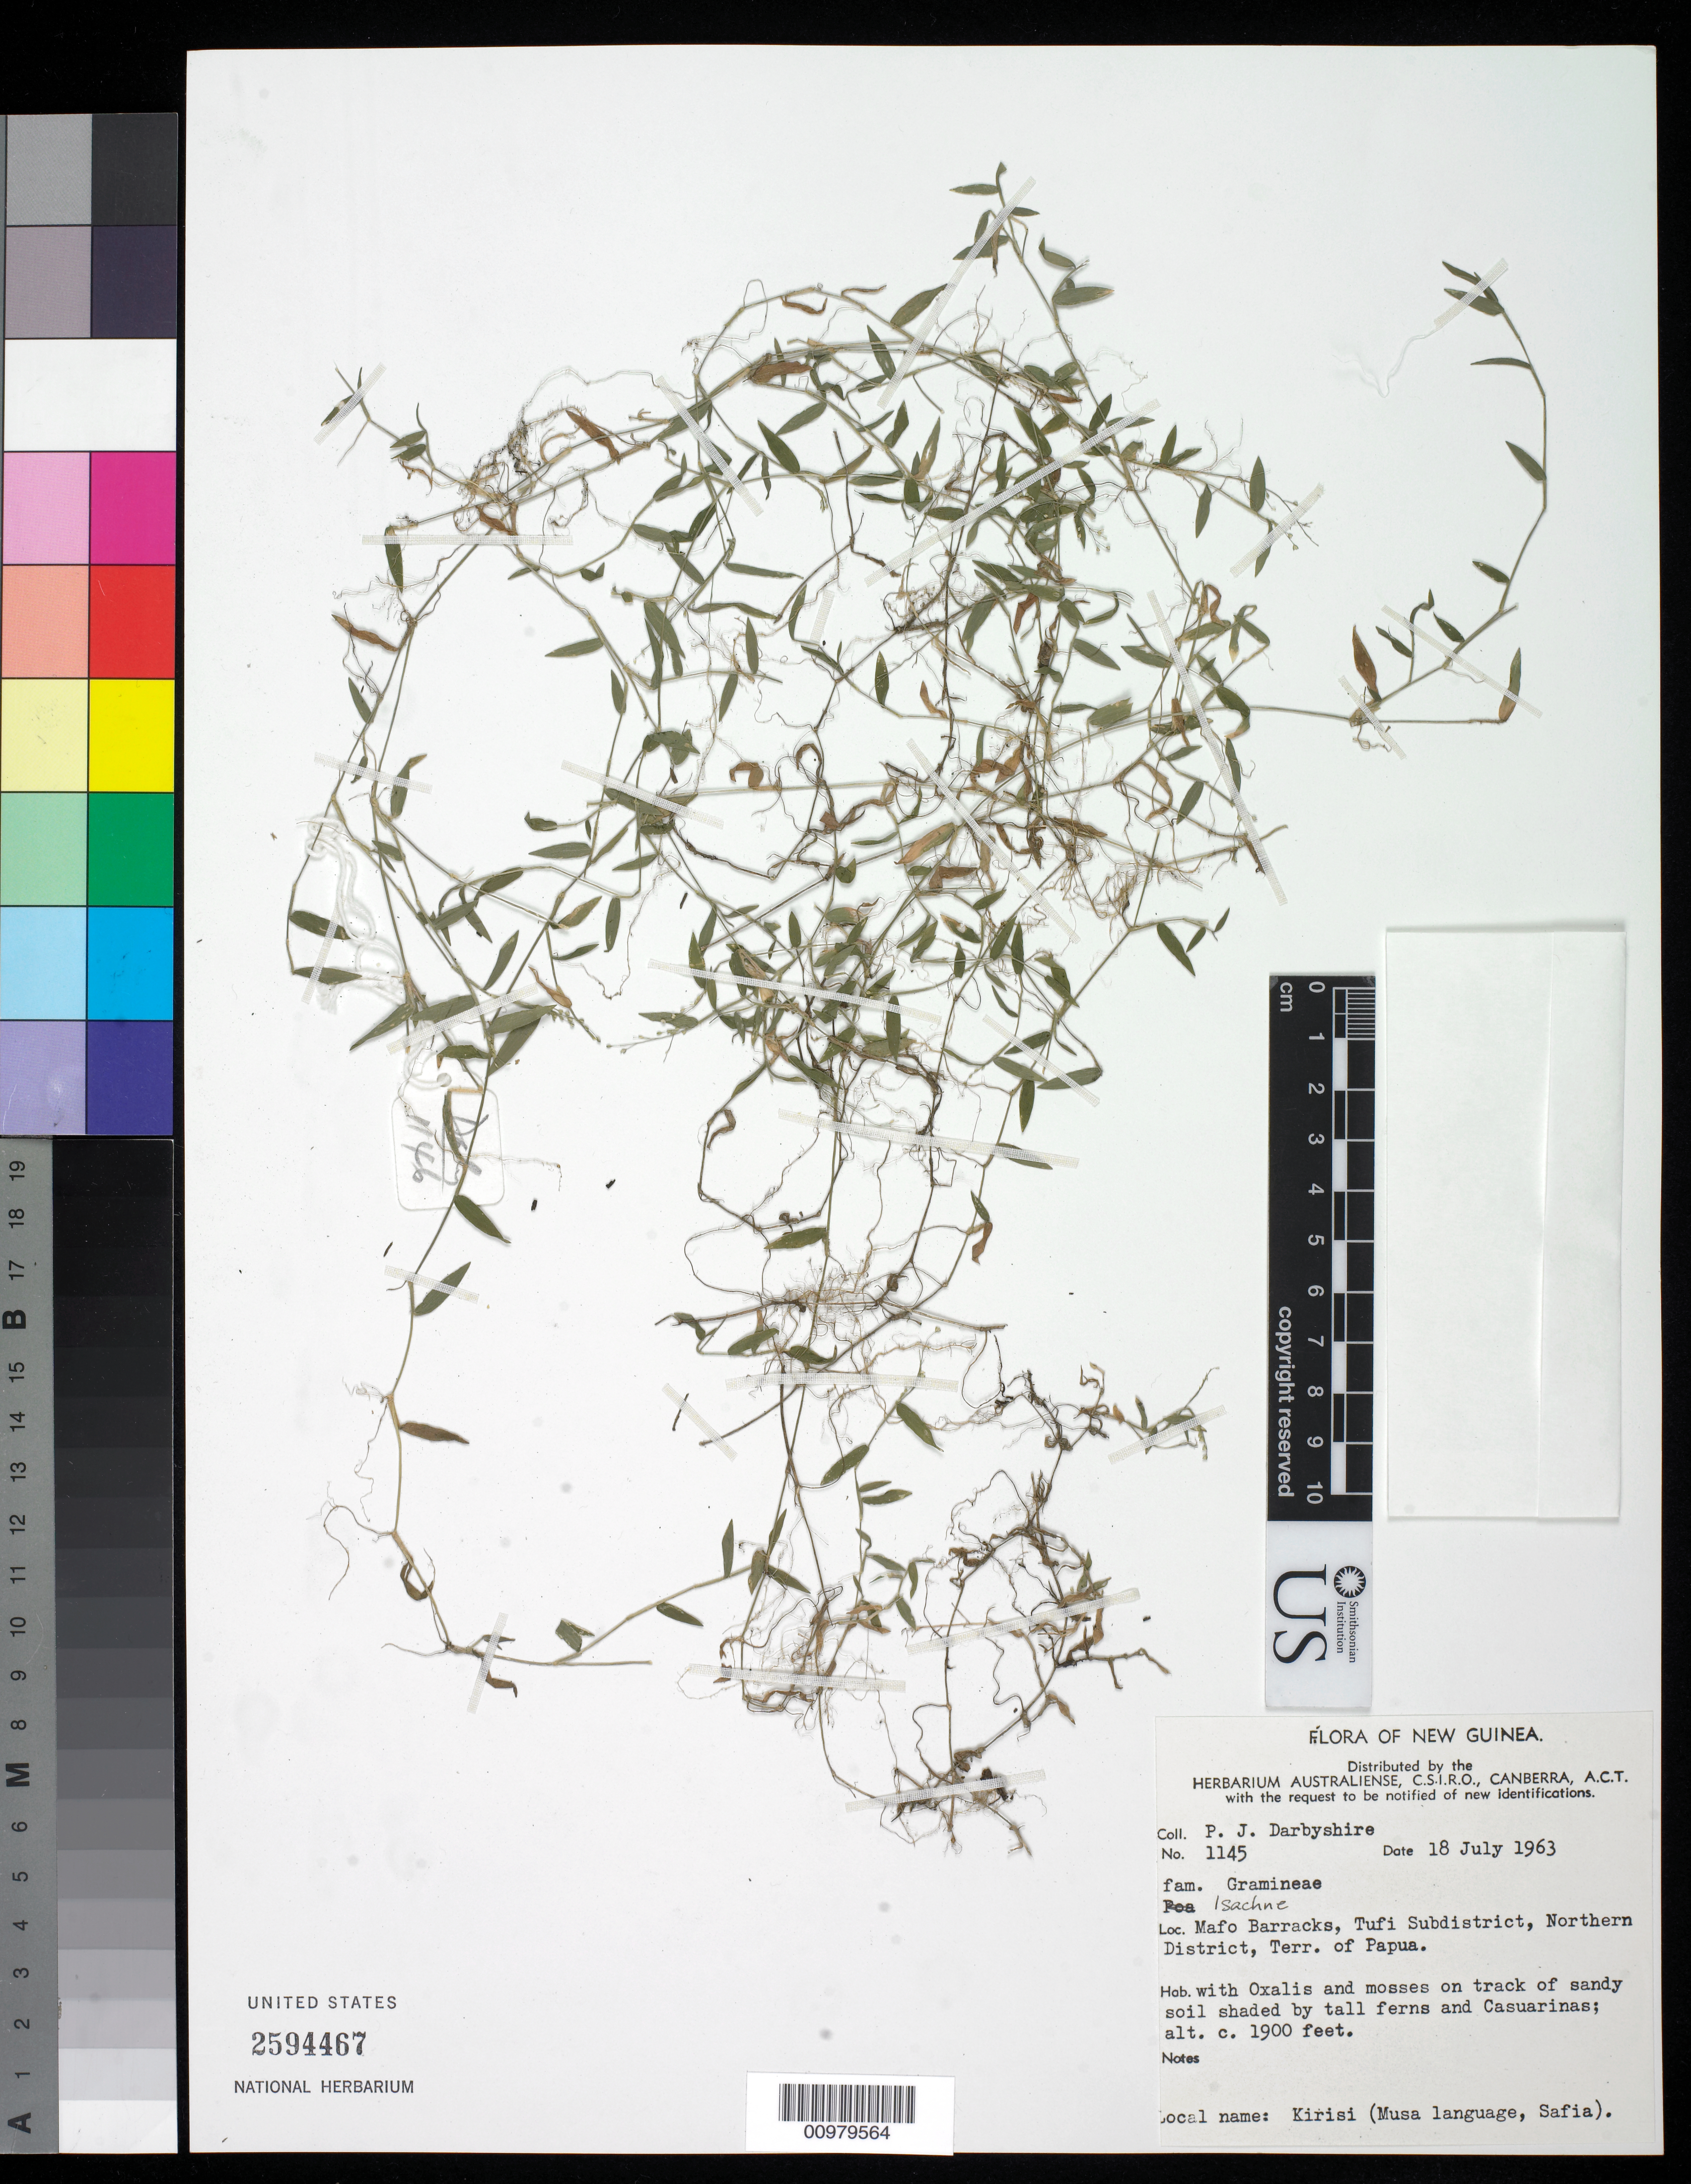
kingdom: Plantae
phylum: Tracheophyta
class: Liliopsida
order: Poales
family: Poaceae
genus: Isachne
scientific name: Isachne sp.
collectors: P. Darbyshire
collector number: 1145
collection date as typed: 18 Jul 1963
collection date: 1963-07-18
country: Papua New Guinea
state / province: Northern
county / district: Tufi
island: New Guinea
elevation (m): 579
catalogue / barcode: US 2594467